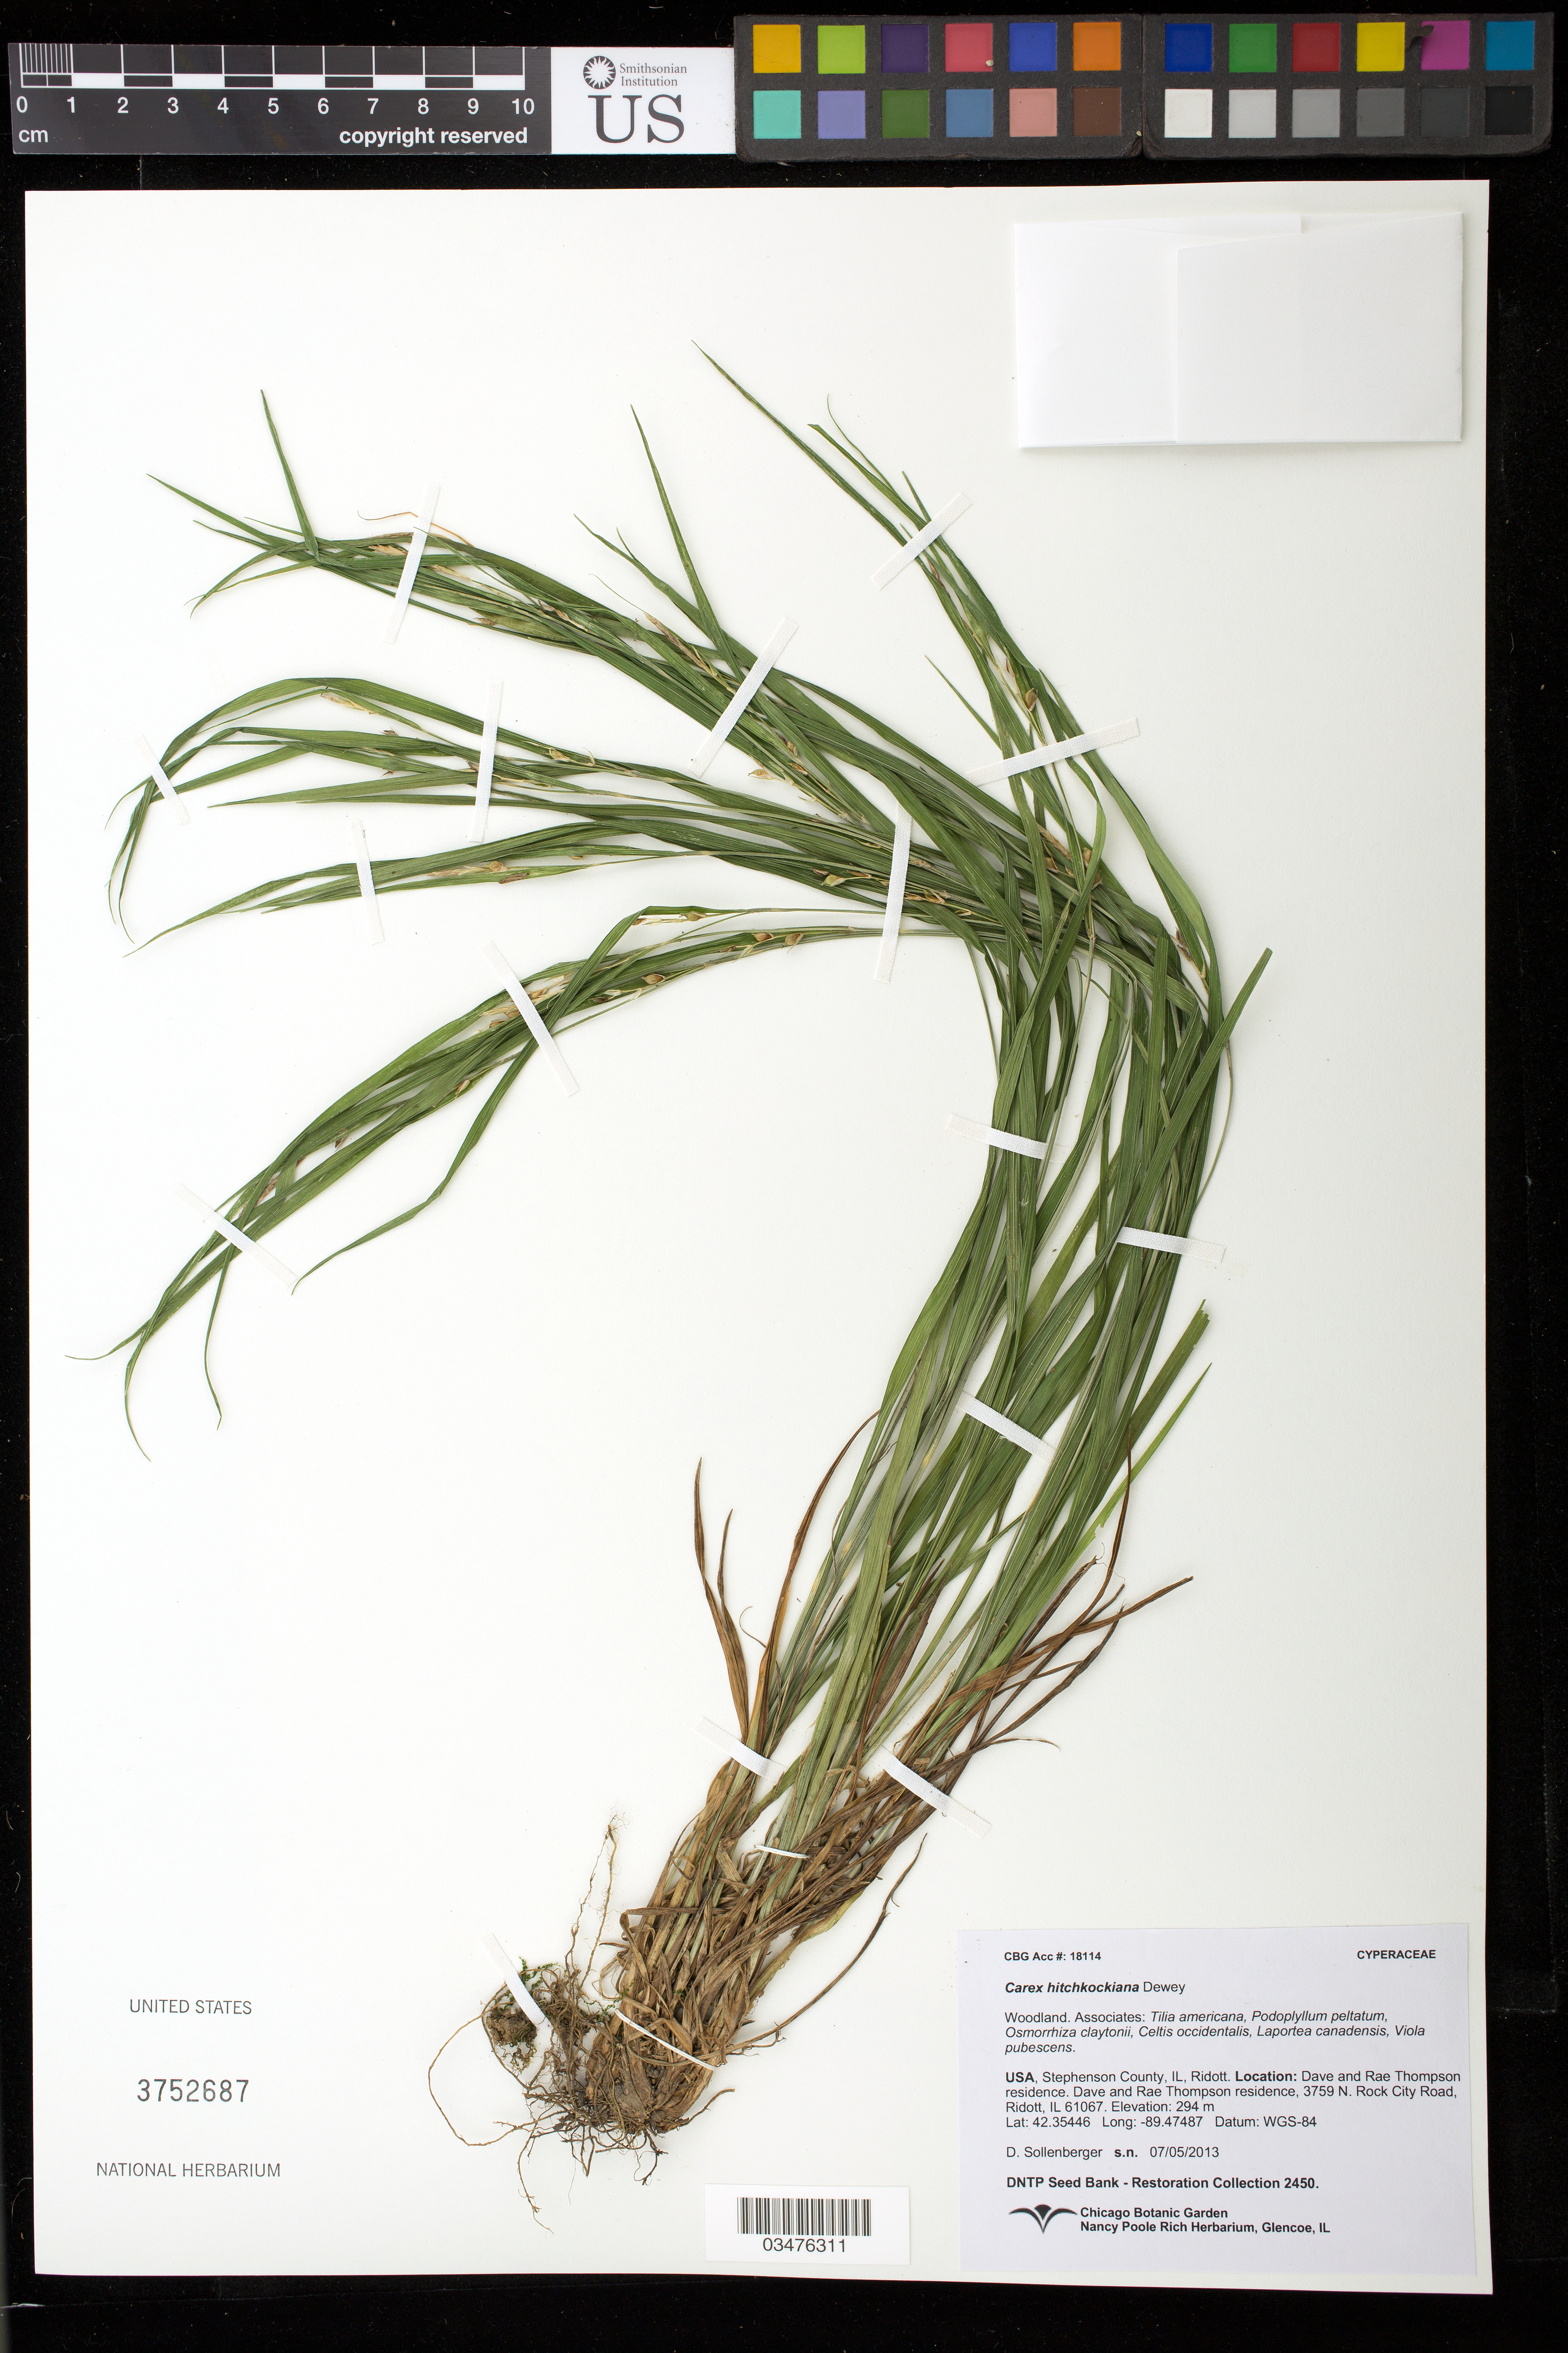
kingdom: Plantae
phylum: Tracheophyta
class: Liliopsida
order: Poales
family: Cyperaceae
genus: Carex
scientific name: Carex hitchcockiana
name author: Dewey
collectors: D. Sollenberger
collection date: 2013-07-05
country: United States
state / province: Illinois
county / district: Stephenson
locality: Ridott. 3759 N Rock City Road, Dave and Rae Thompson residence.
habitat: With Tilia americana, Celtis occidentalis, Viola pubescens, ect.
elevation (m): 294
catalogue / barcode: US 3752687